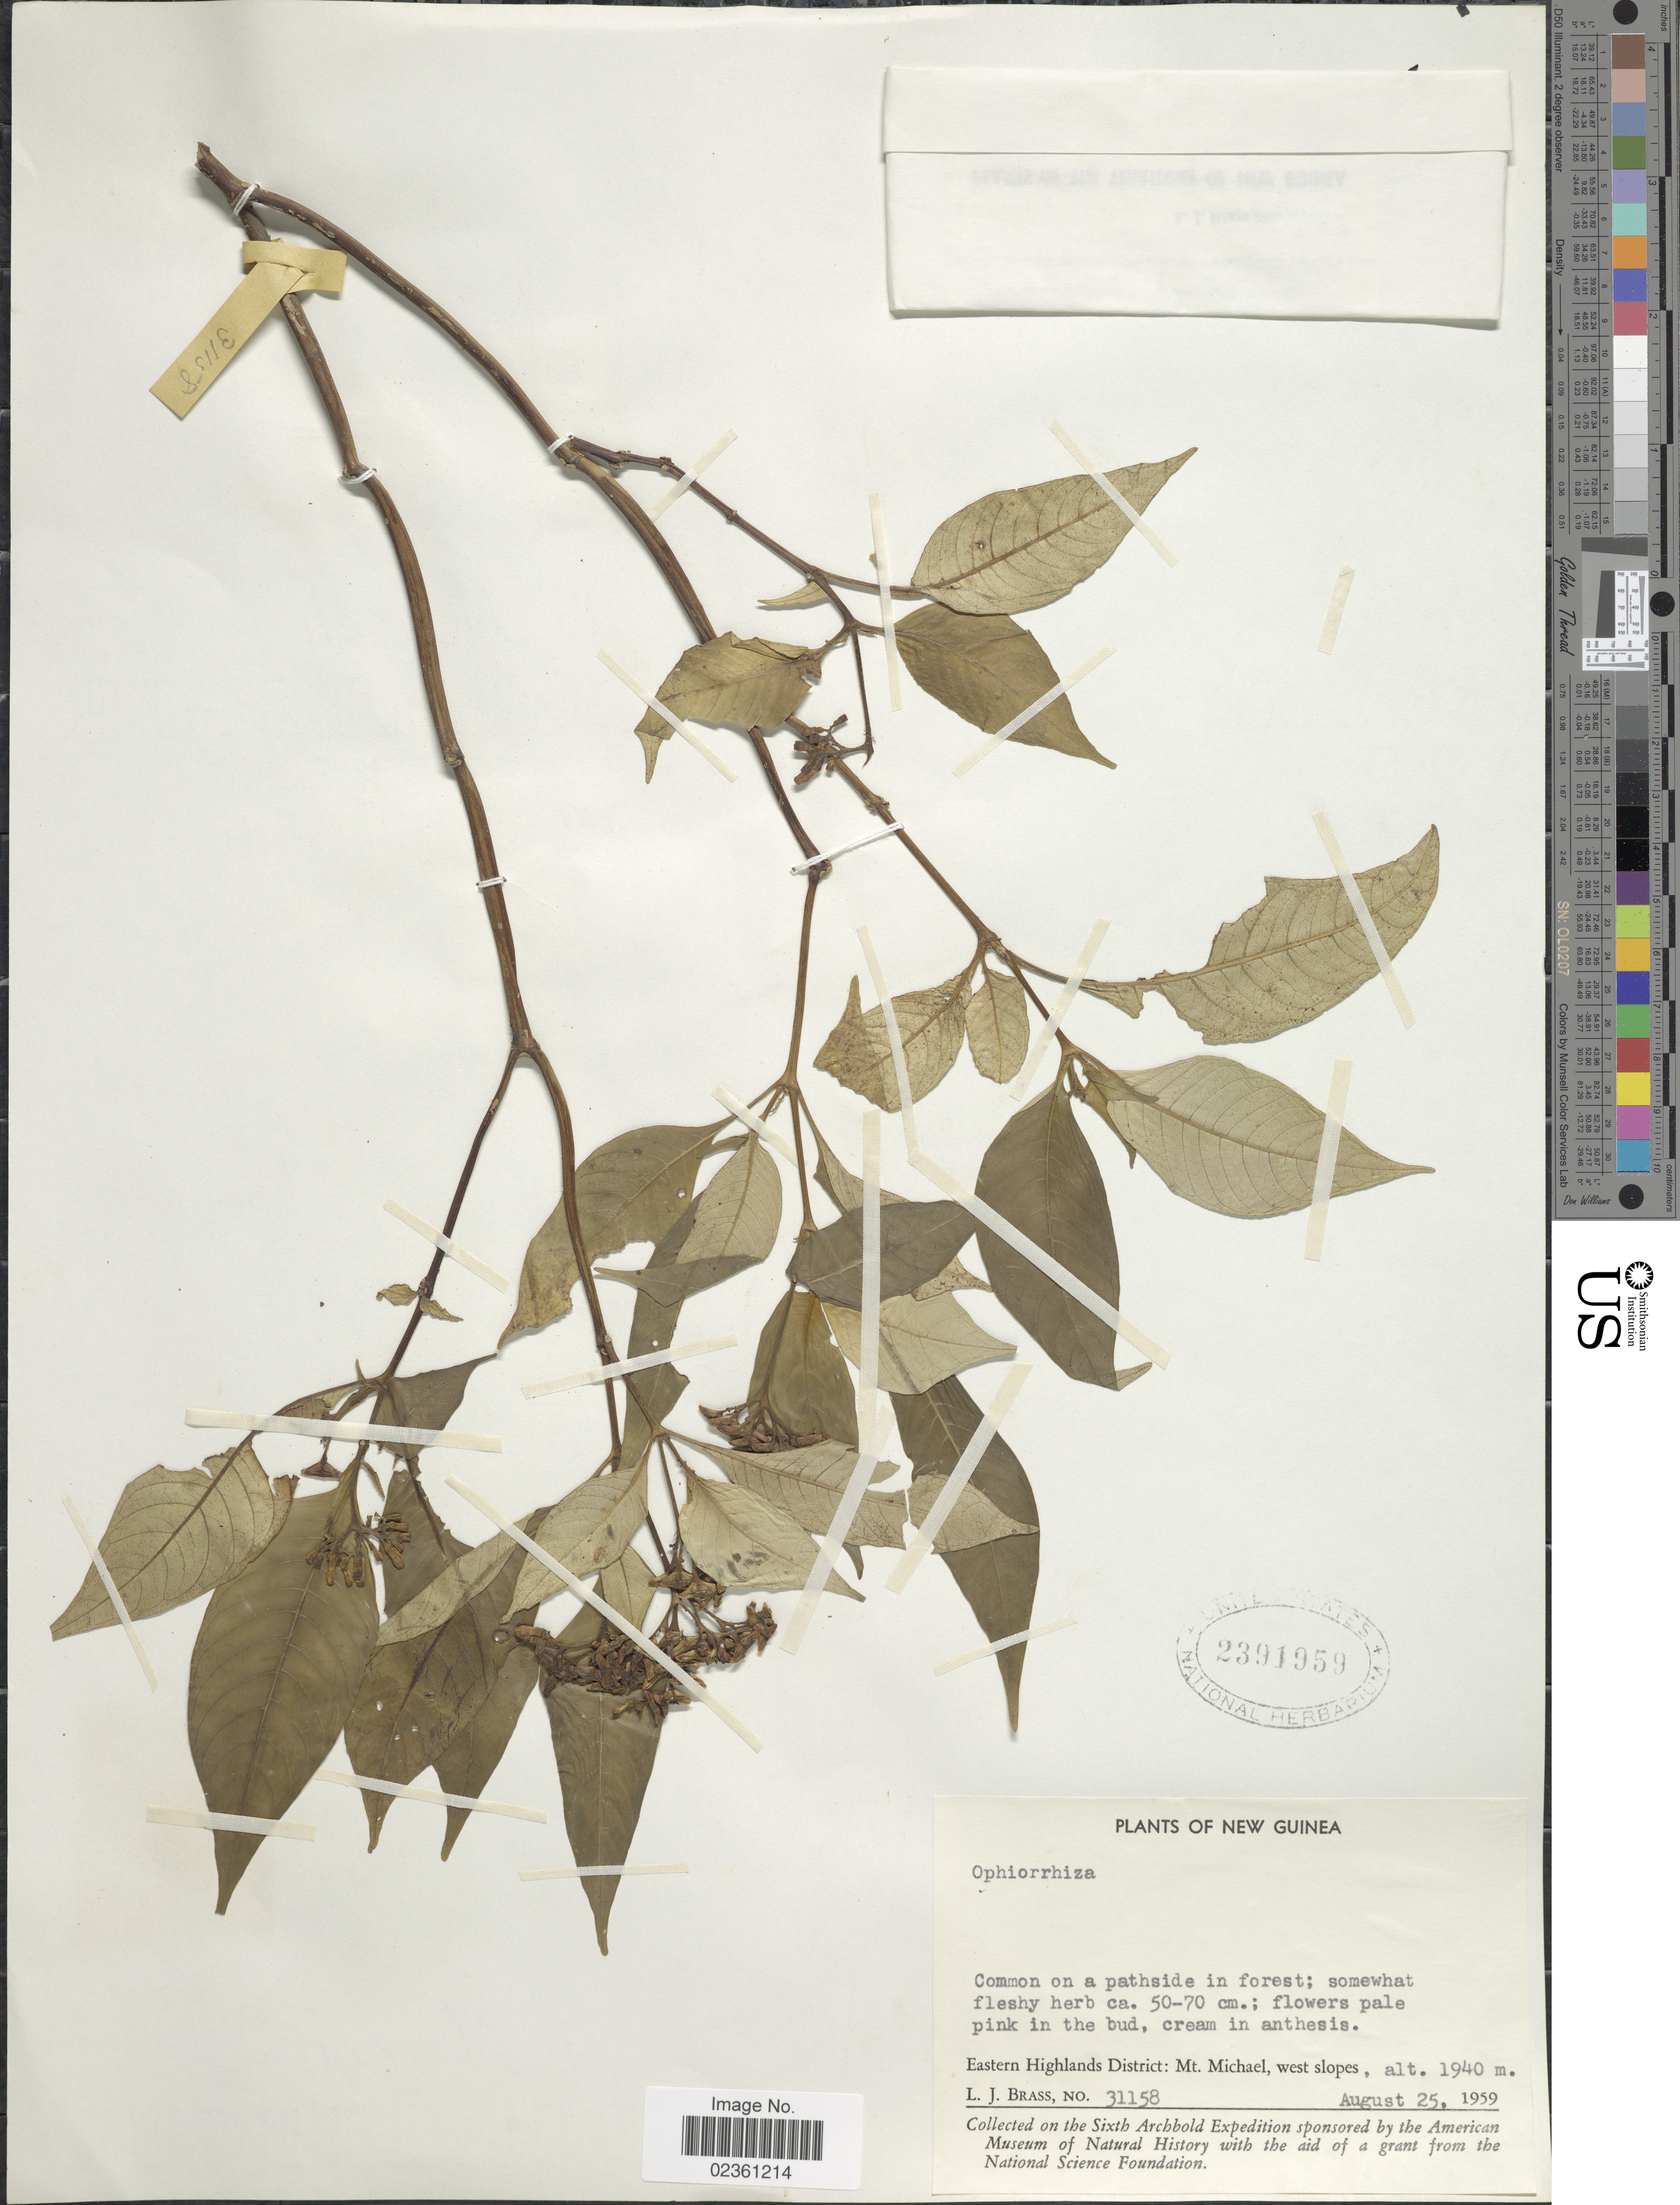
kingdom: Plantae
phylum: Tracheophyta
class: Magnoliopsida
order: Gentianales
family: Rubiaceae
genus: Ophiorrhiza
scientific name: Ophiorrhiza sp.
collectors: L. J. Brass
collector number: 31158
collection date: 1959-08-25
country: Papua New Guinea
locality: New Guinea, Common on a pathside in forest, Eastern Highlands District: Mt Michael, west slopes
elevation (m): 1940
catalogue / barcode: US 2391959